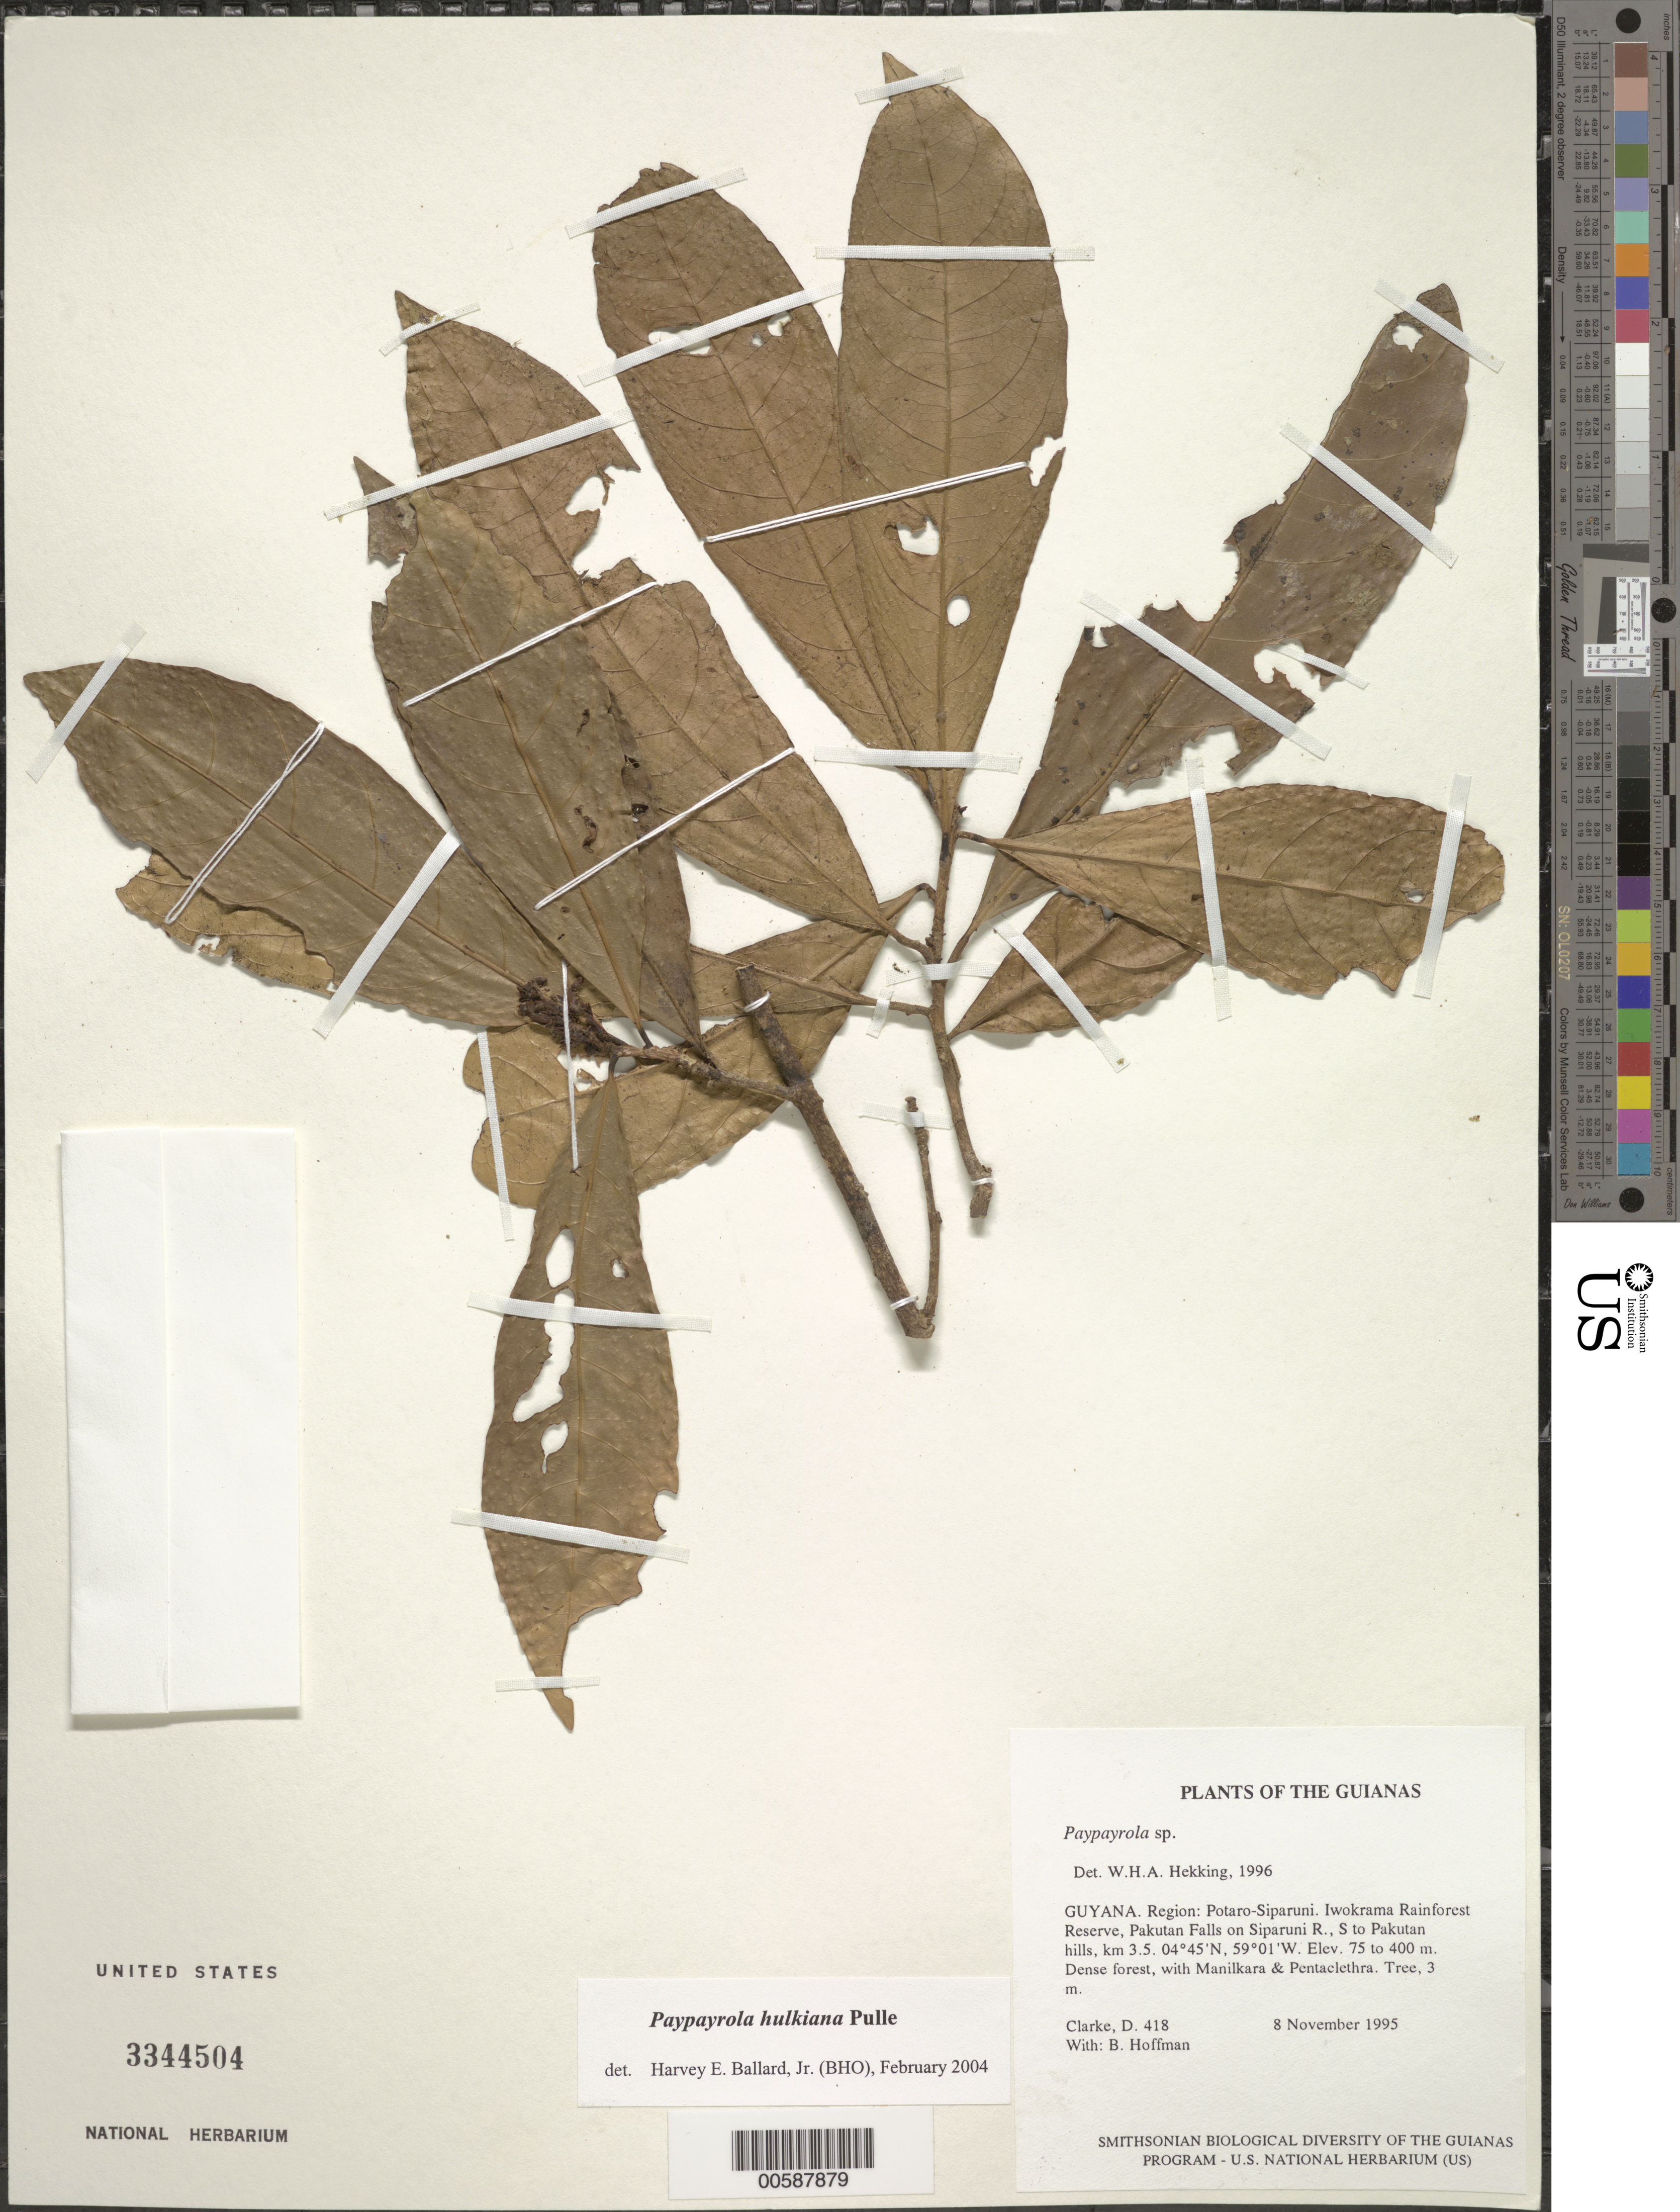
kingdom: Plantae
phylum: Tracheophyta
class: Magnoliopsida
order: Malpighiales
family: Violaceae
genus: Paypayrola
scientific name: Paypayrola hulkiana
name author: Pulle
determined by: Ballard, Harvey E.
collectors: H. D. Clarke & B. Hoffman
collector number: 418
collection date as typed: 8 November 1995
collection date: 1995-11-08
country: Guyana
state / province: Potaro-Siparuni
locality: Iwokrama Rainforest Reserve, Pakutau Falls on Siparuni R., S to Pakutau hills, km 3.5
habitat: Dense forest, with Manilkara & Pentaclethra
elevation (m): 75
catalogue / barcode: US 3344504